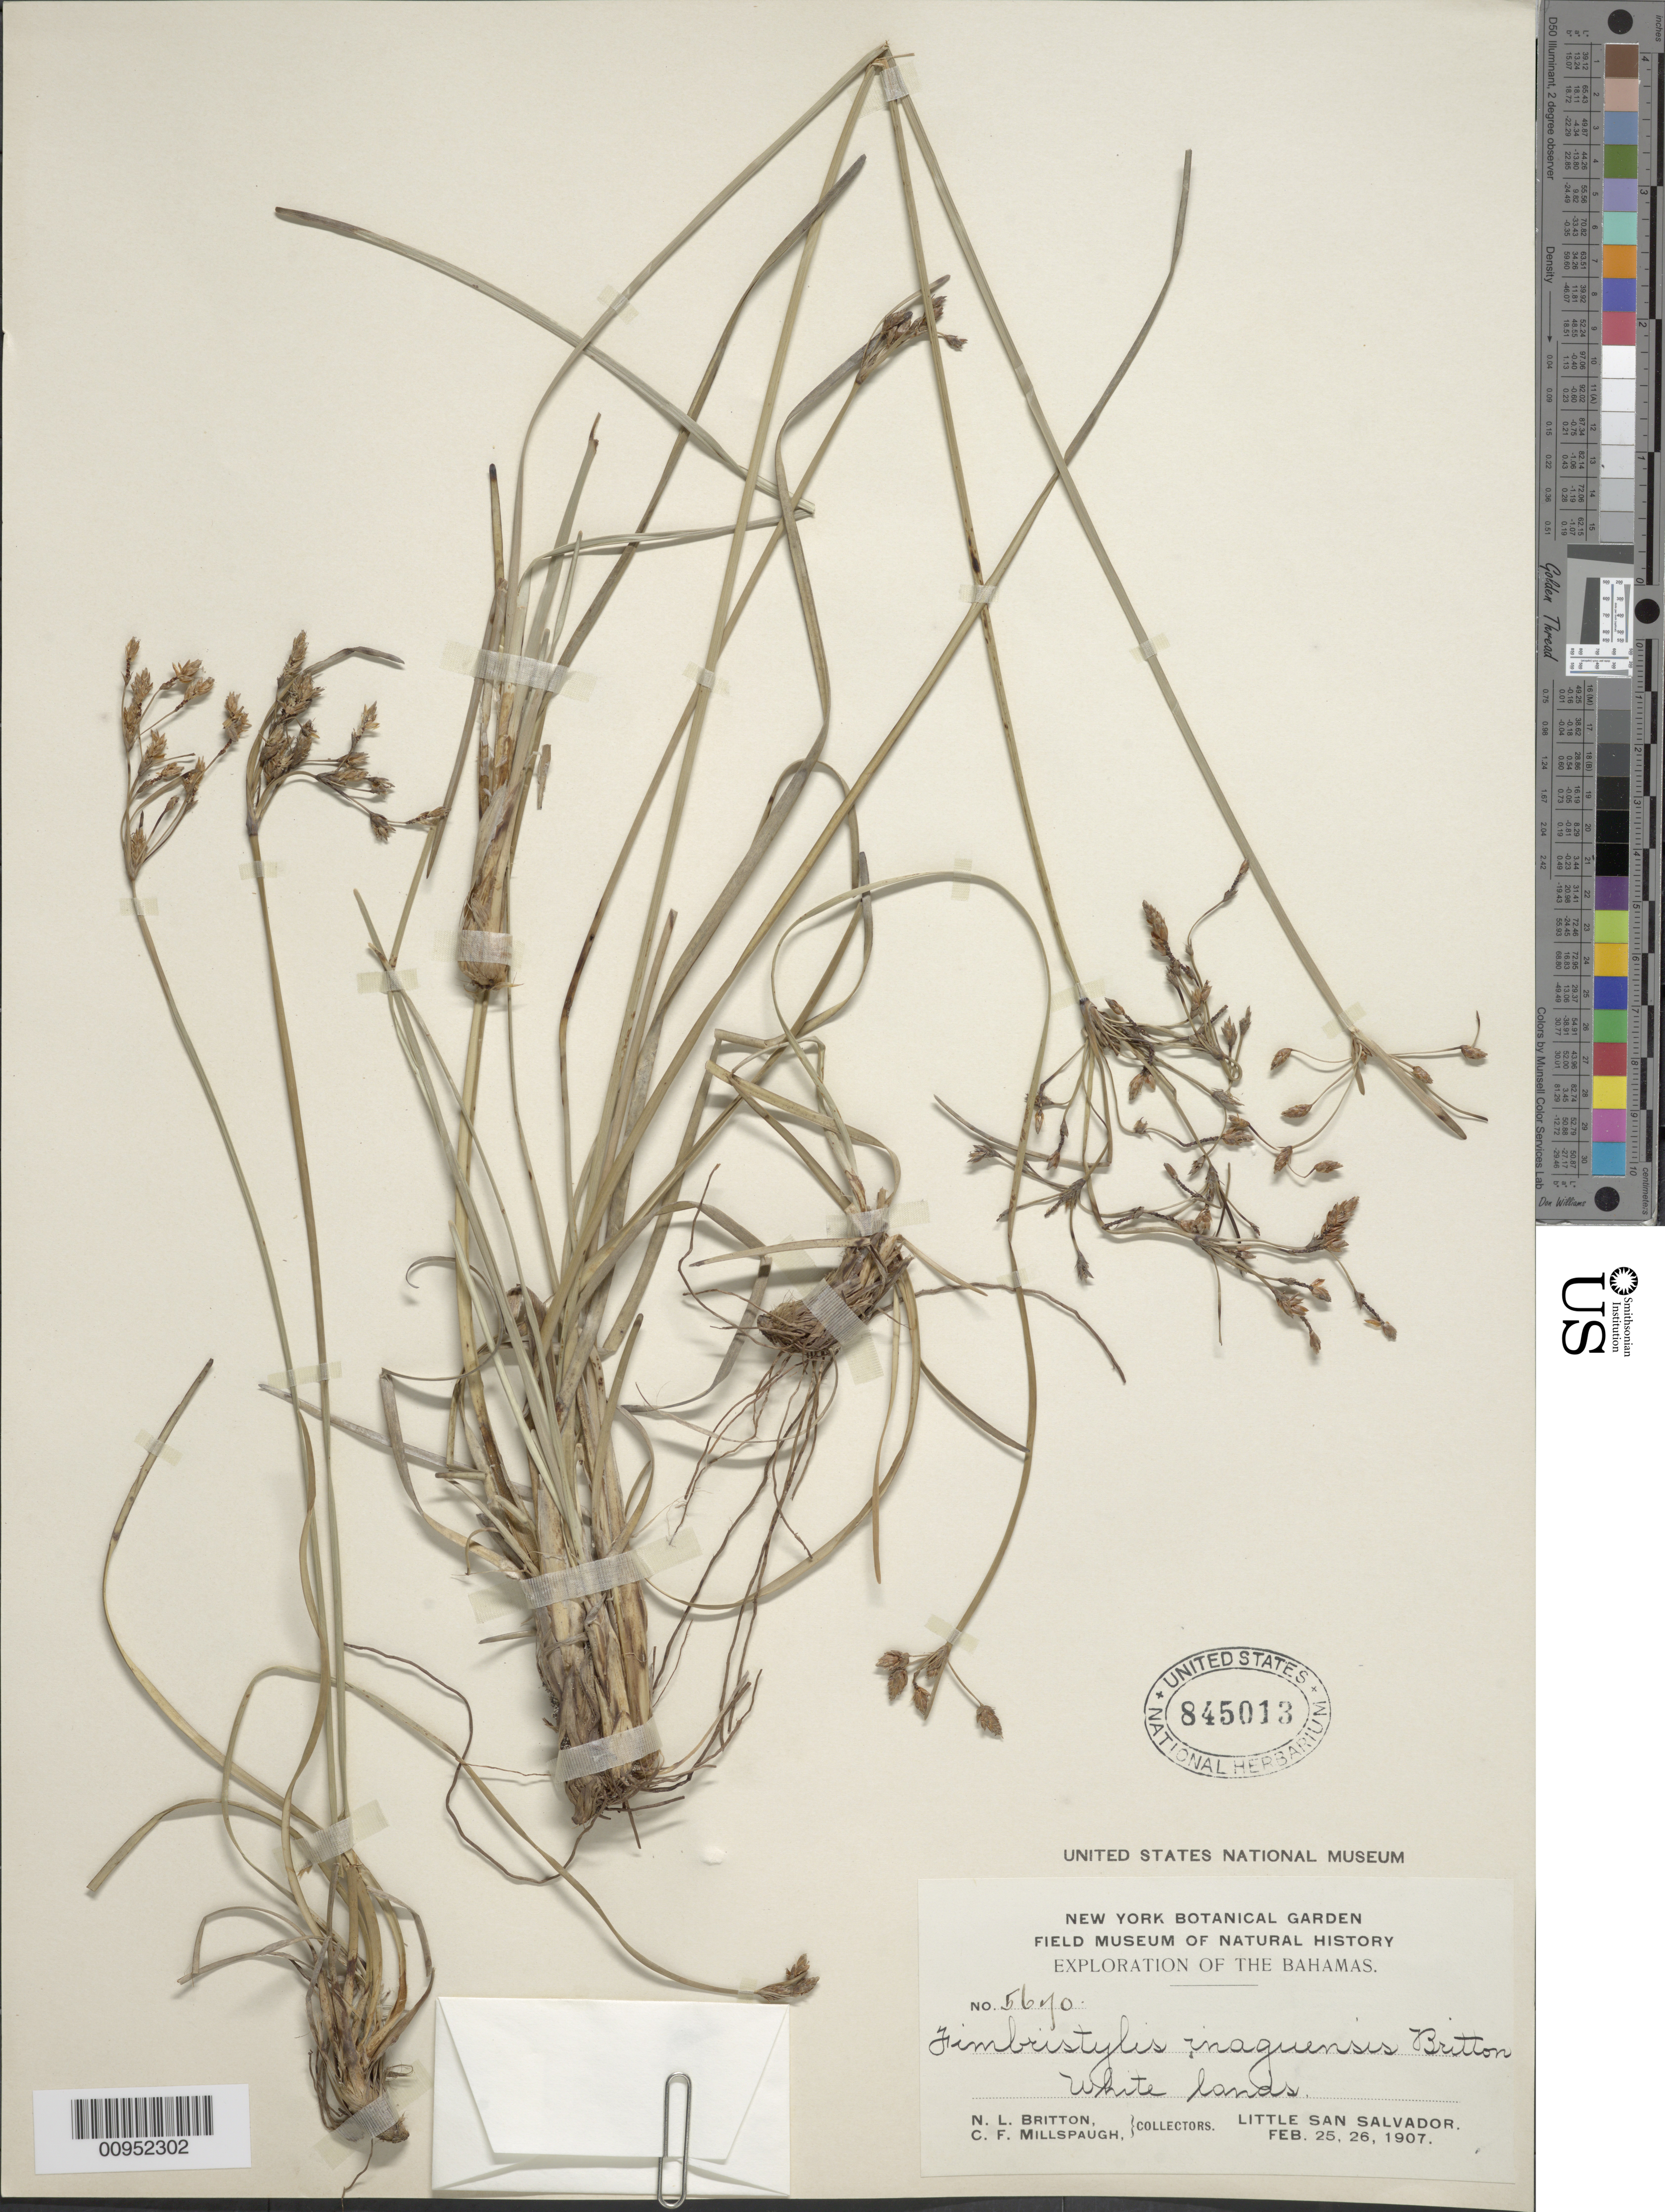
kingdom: Plantae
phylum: Tracheophyta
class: Liliopsida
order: Poales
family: Cyperaceae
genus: Fimbristylis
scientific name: Fimbristylis inaguensis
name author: Britton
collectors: N. Britton & C. F. Millspaugh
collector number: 5670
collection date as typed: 25 Feb 1907 to 26 Feb 1907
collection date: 1907-02-25/1907-02-26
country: Bahamas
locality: Little San Salvador, White lands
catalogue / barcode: US 845013